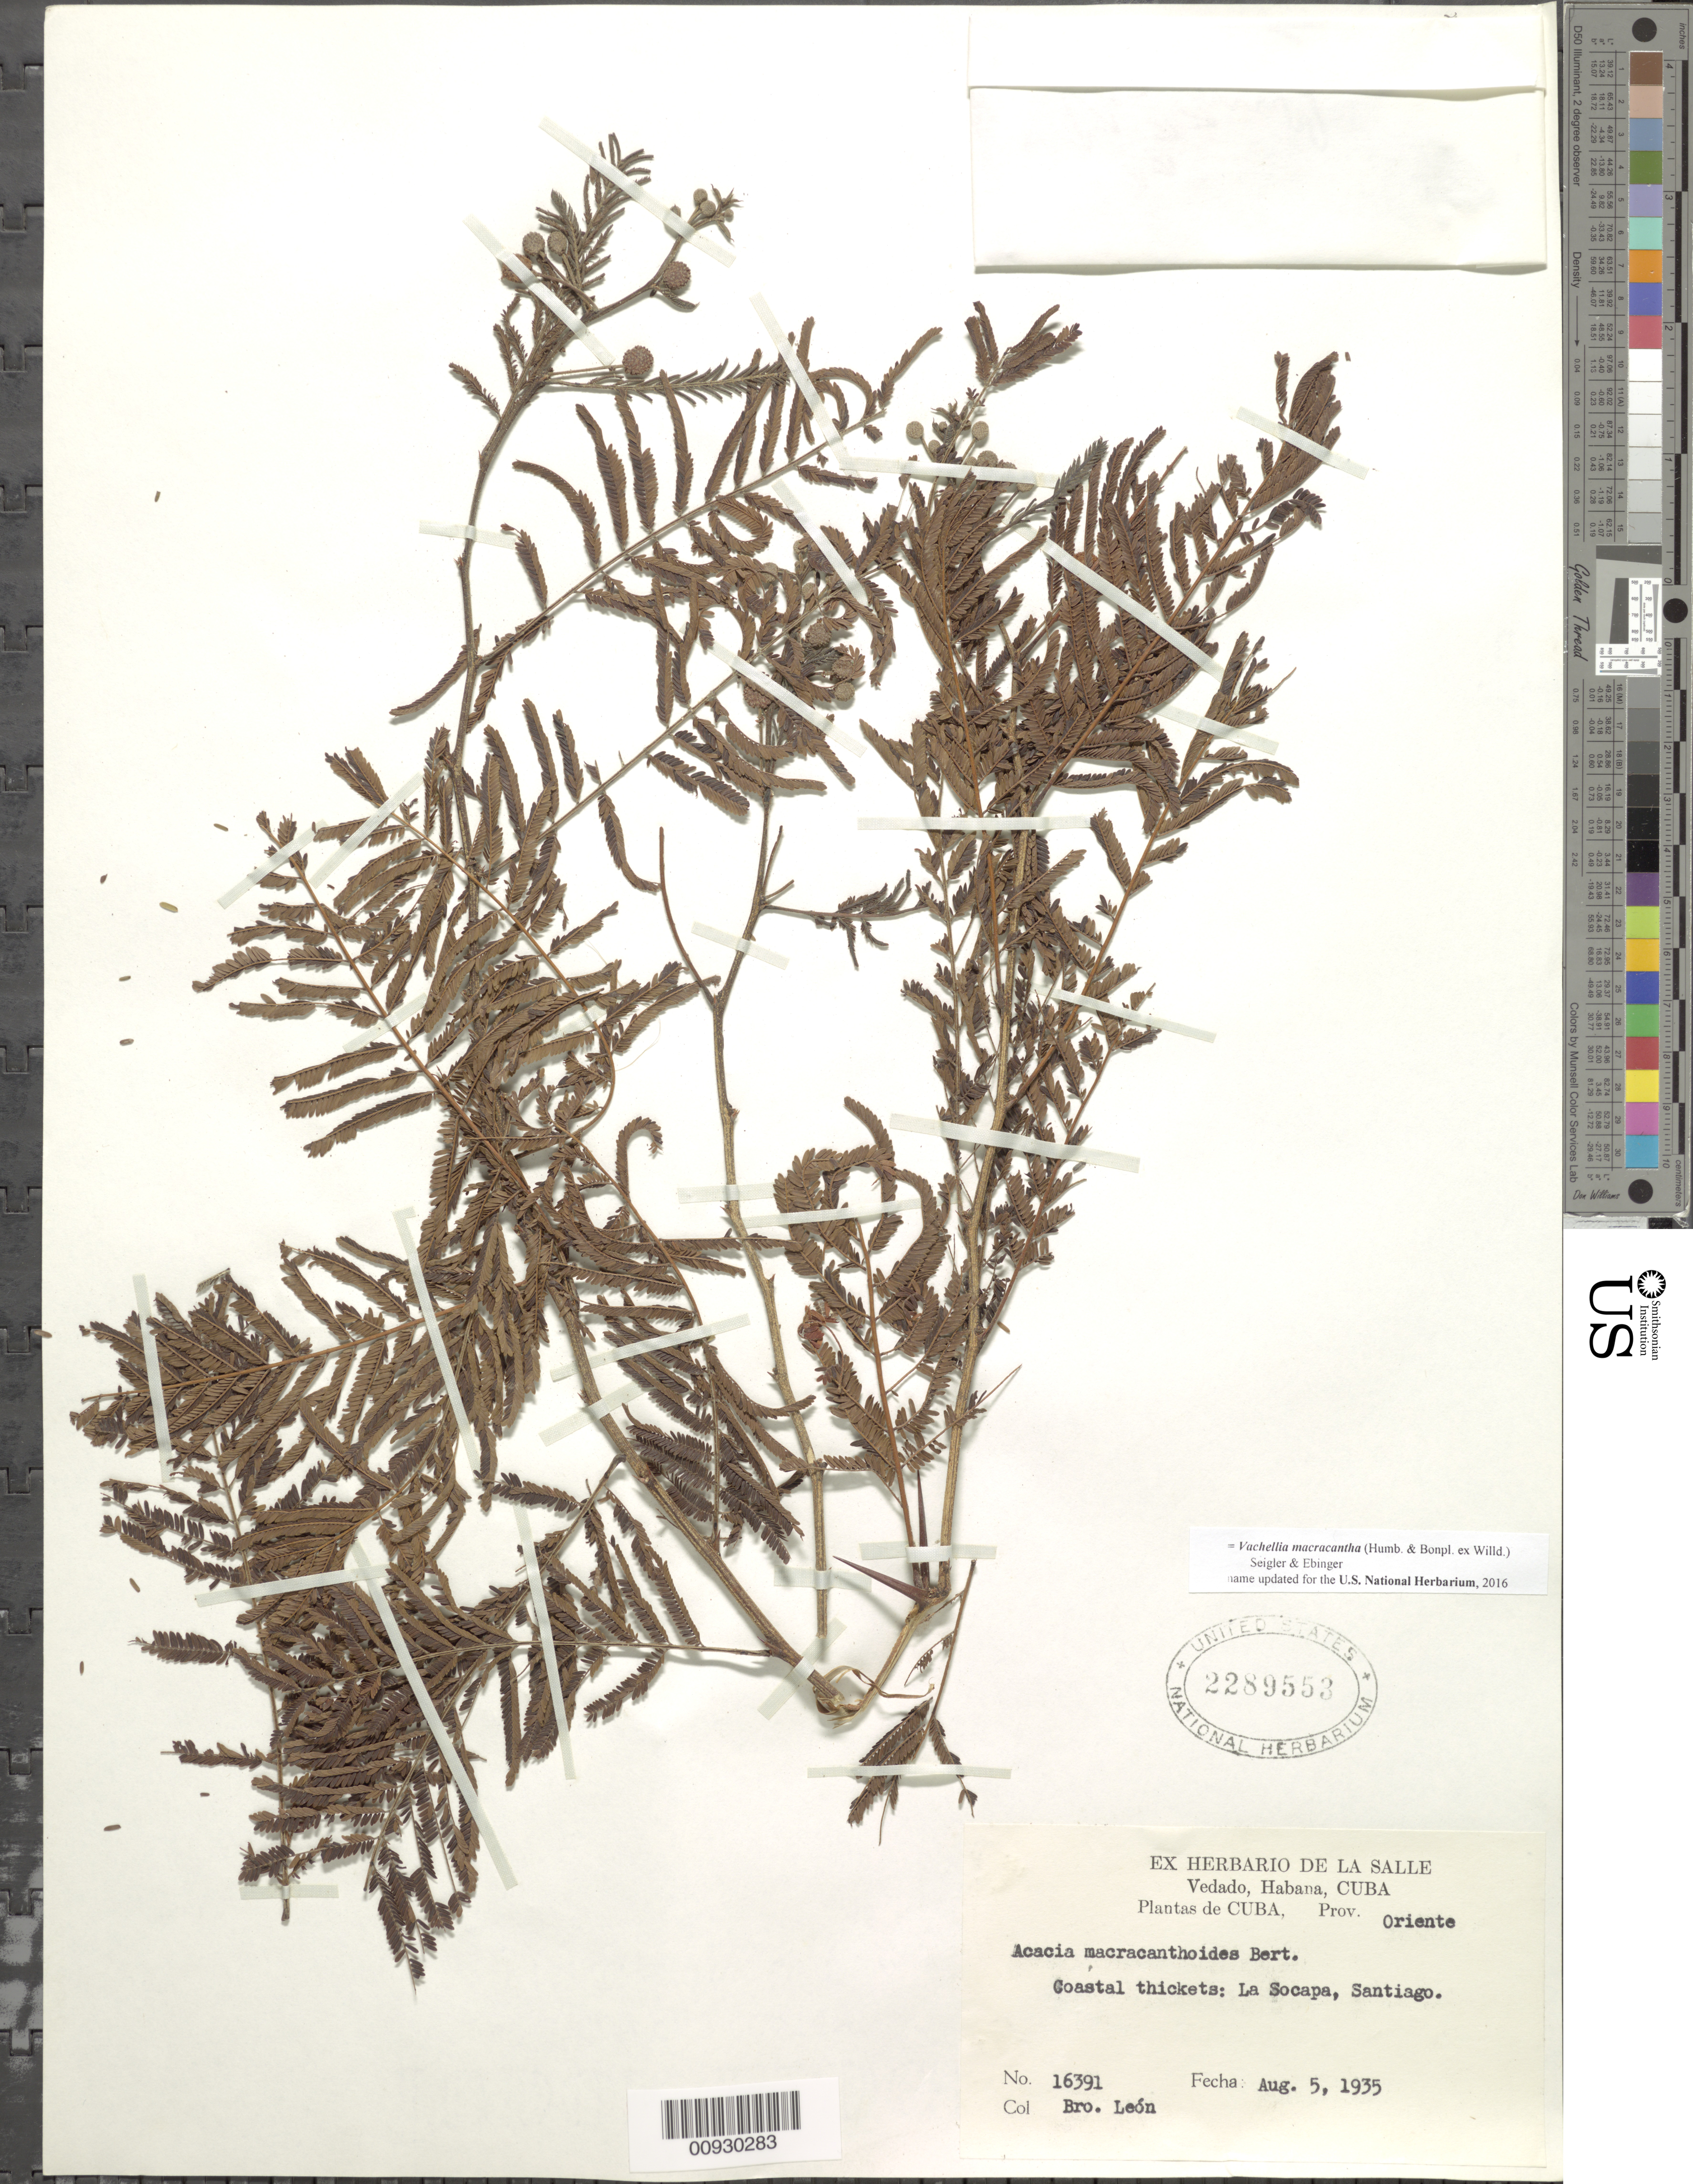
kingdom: Plantae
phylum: Tracheophyta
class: Magnoliopsida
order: Fabales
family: Fabaceae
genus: Vachellia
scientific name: Vachellia macracantha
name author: (Humb. & Bonpl. ex Willd.) Seigler & Ebinger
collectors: Bro. León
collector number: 16391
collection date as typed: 05 Aug 1935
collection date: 1935-08-05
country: Cuba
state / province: Santiago de Cuba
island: Cuba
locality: Coastal thickets; La Socapa, Santiago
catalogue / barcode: US 2289553